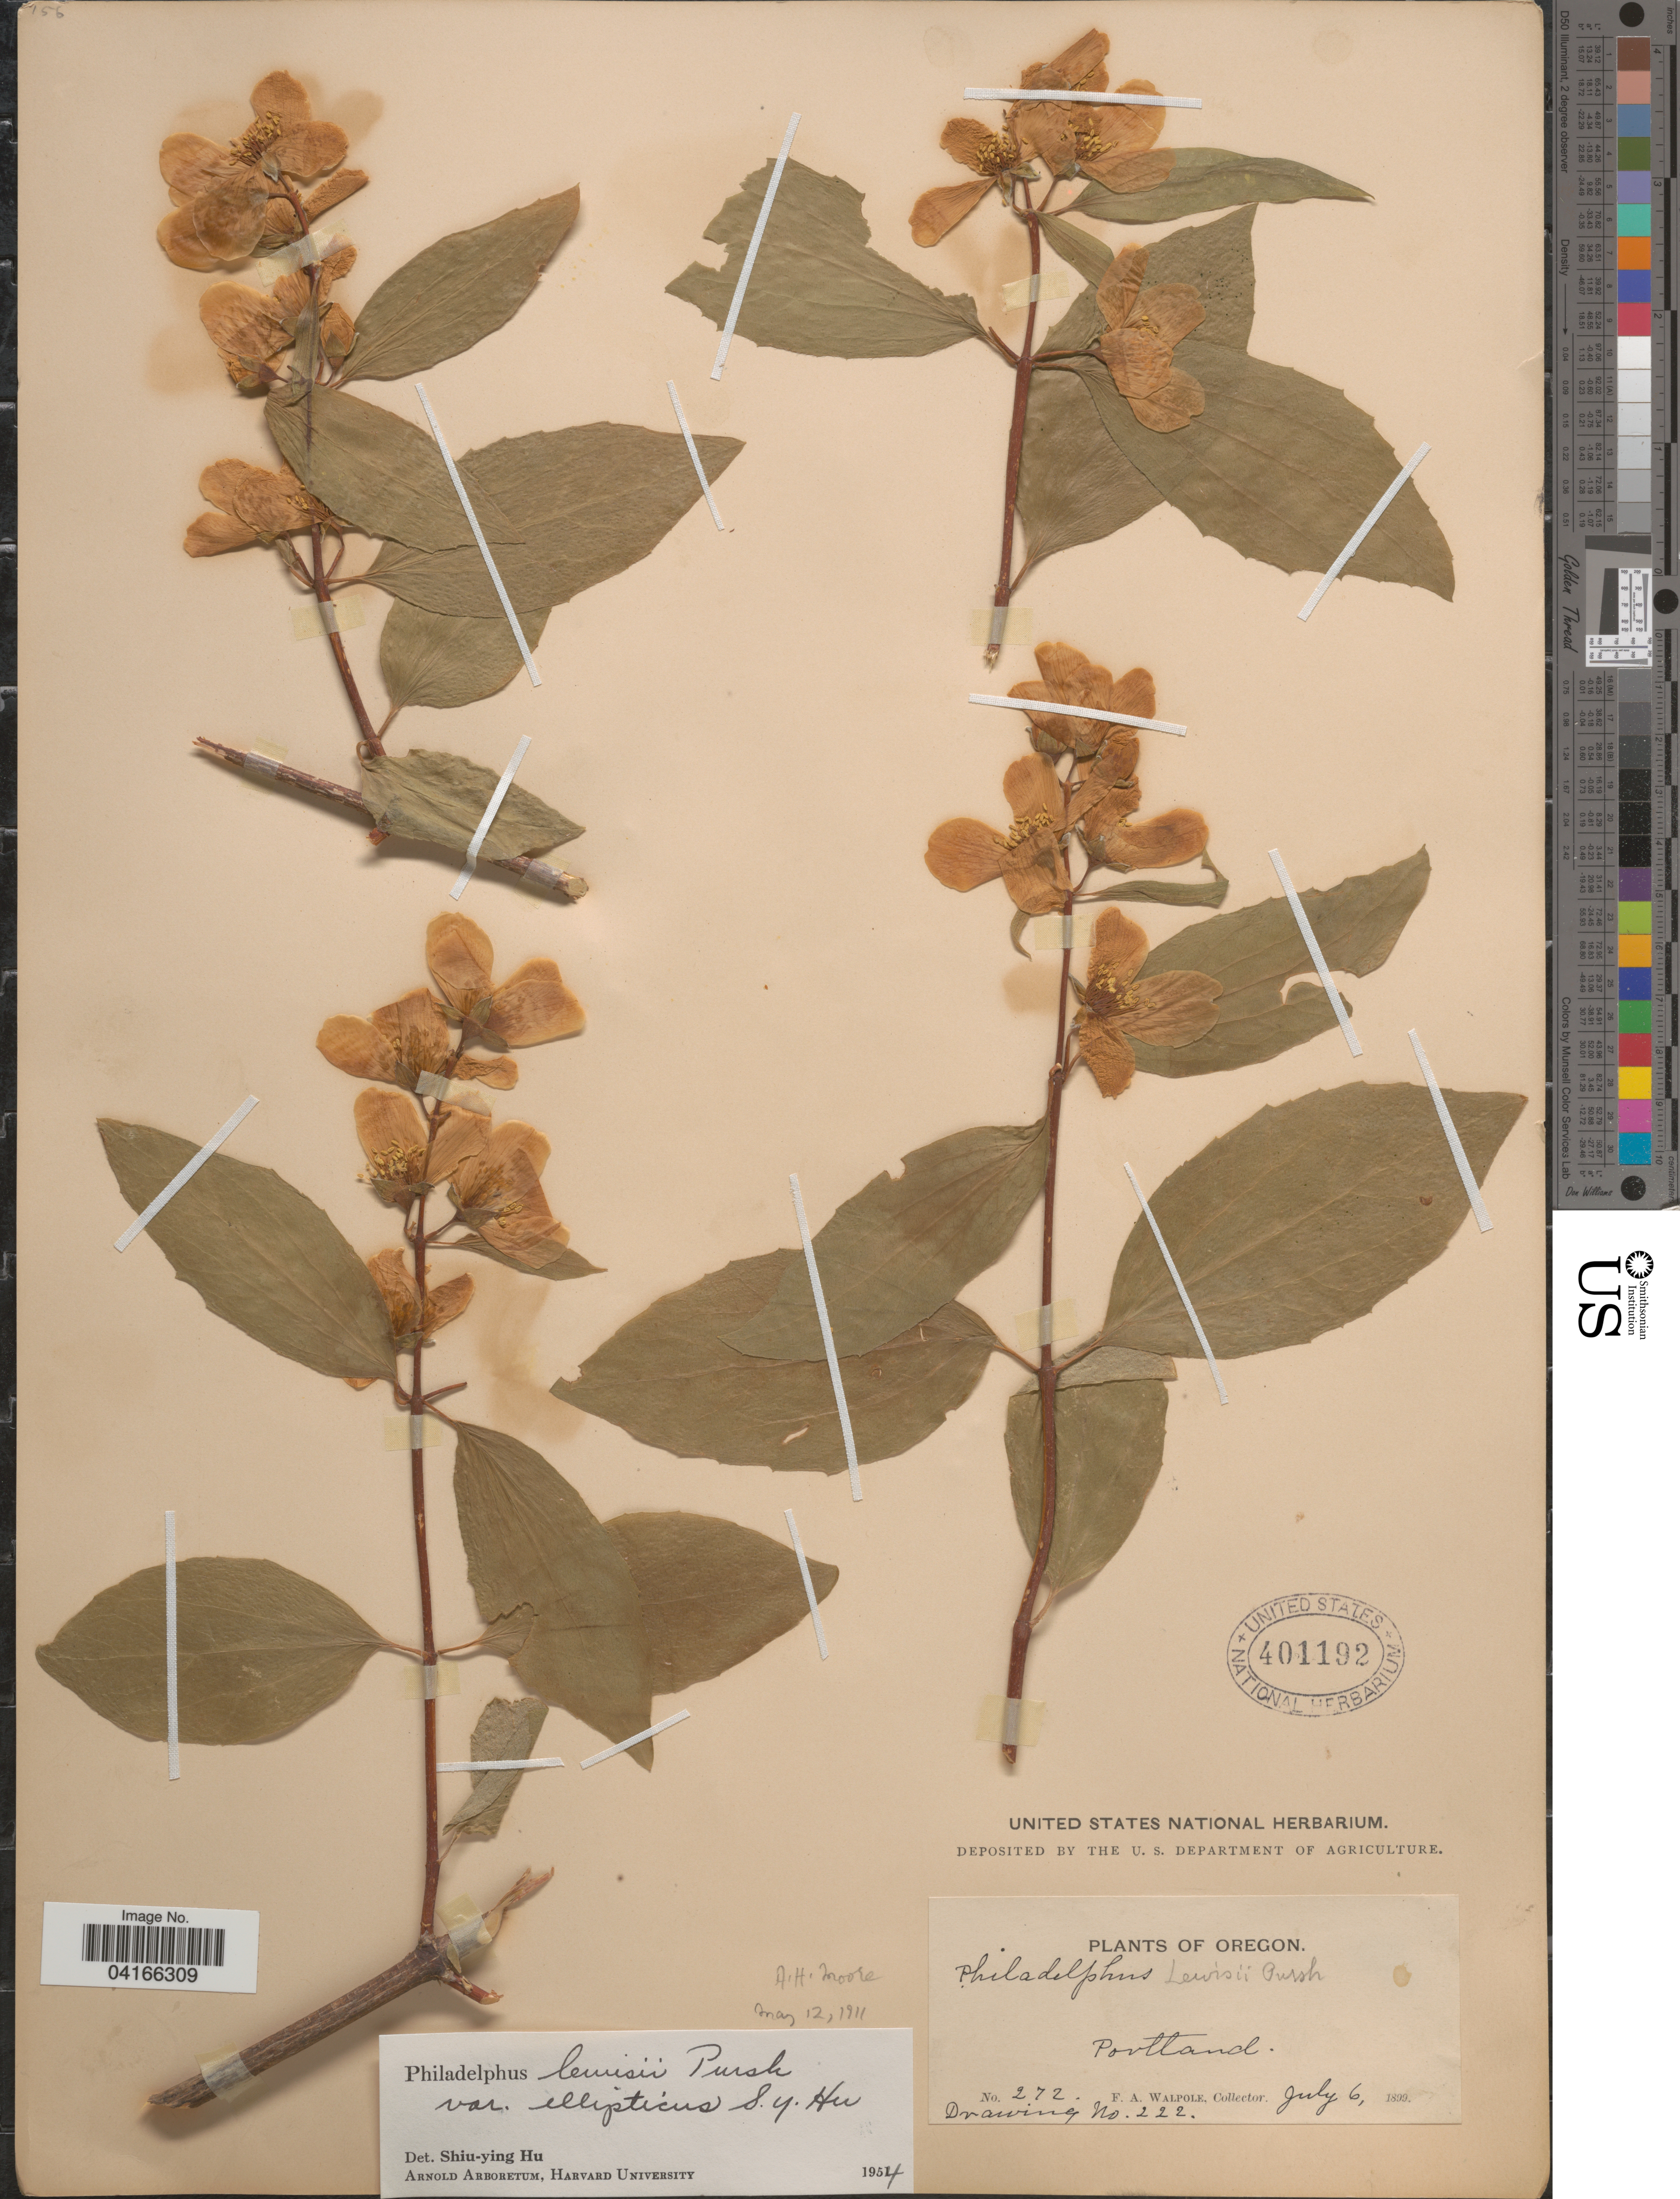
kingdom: Plantae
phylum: Tracheophyta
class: Magnoliopsida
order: Cornales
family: Hydrangeaceae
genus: Philadelphus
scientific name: Philadelphus lewisii var. ellipticus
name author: S.Y. Hu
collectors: Drawing & F. Walpole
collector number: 222/272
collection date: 1899-07-06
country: United States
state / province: Oregon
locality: Portland.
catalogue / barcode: US 401192